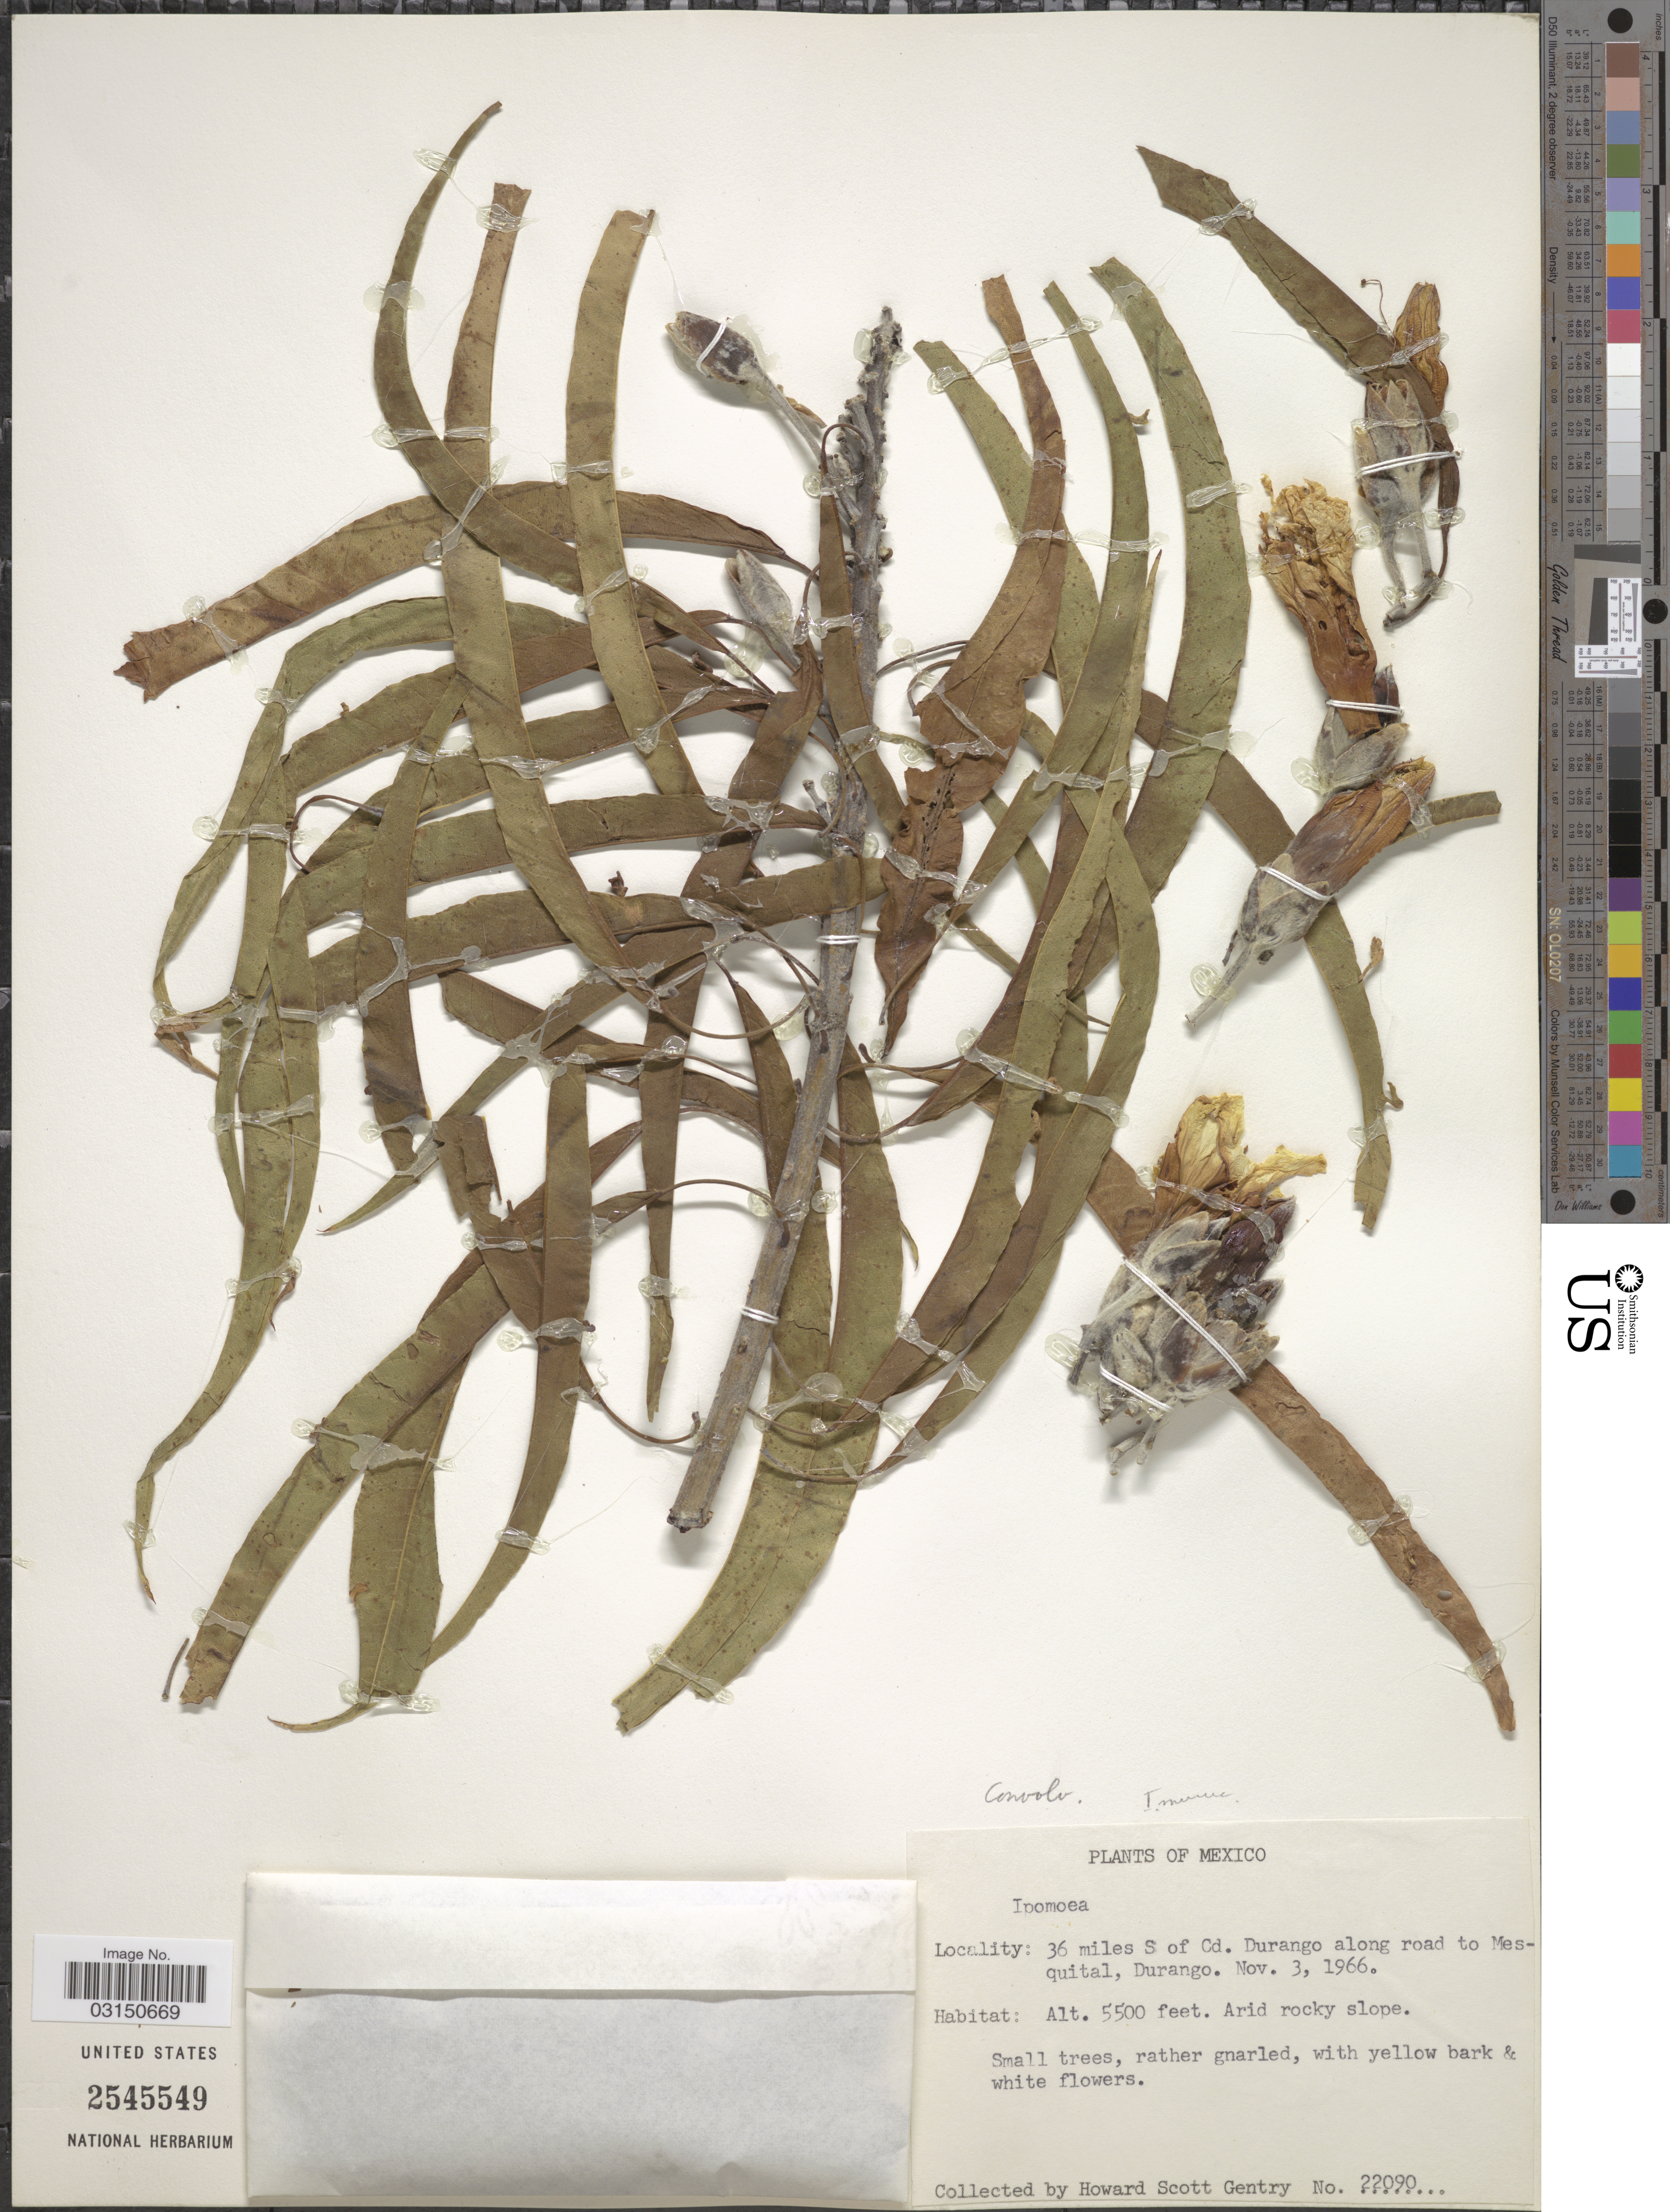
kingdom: Plantae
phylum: Tracheophyta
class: Magnoliopsida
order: Solanales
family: Convolvulaceae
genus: Ipomoea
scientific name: Ipomoea murucoides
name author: Roem. & Schult.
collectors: H. S. Gentry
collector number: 22090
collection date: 1966-11-03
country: Mexico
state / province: Durango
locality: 36 miles S of Cd. Durango along road to Mesquital.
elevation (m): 1676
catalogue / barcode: US 2545549